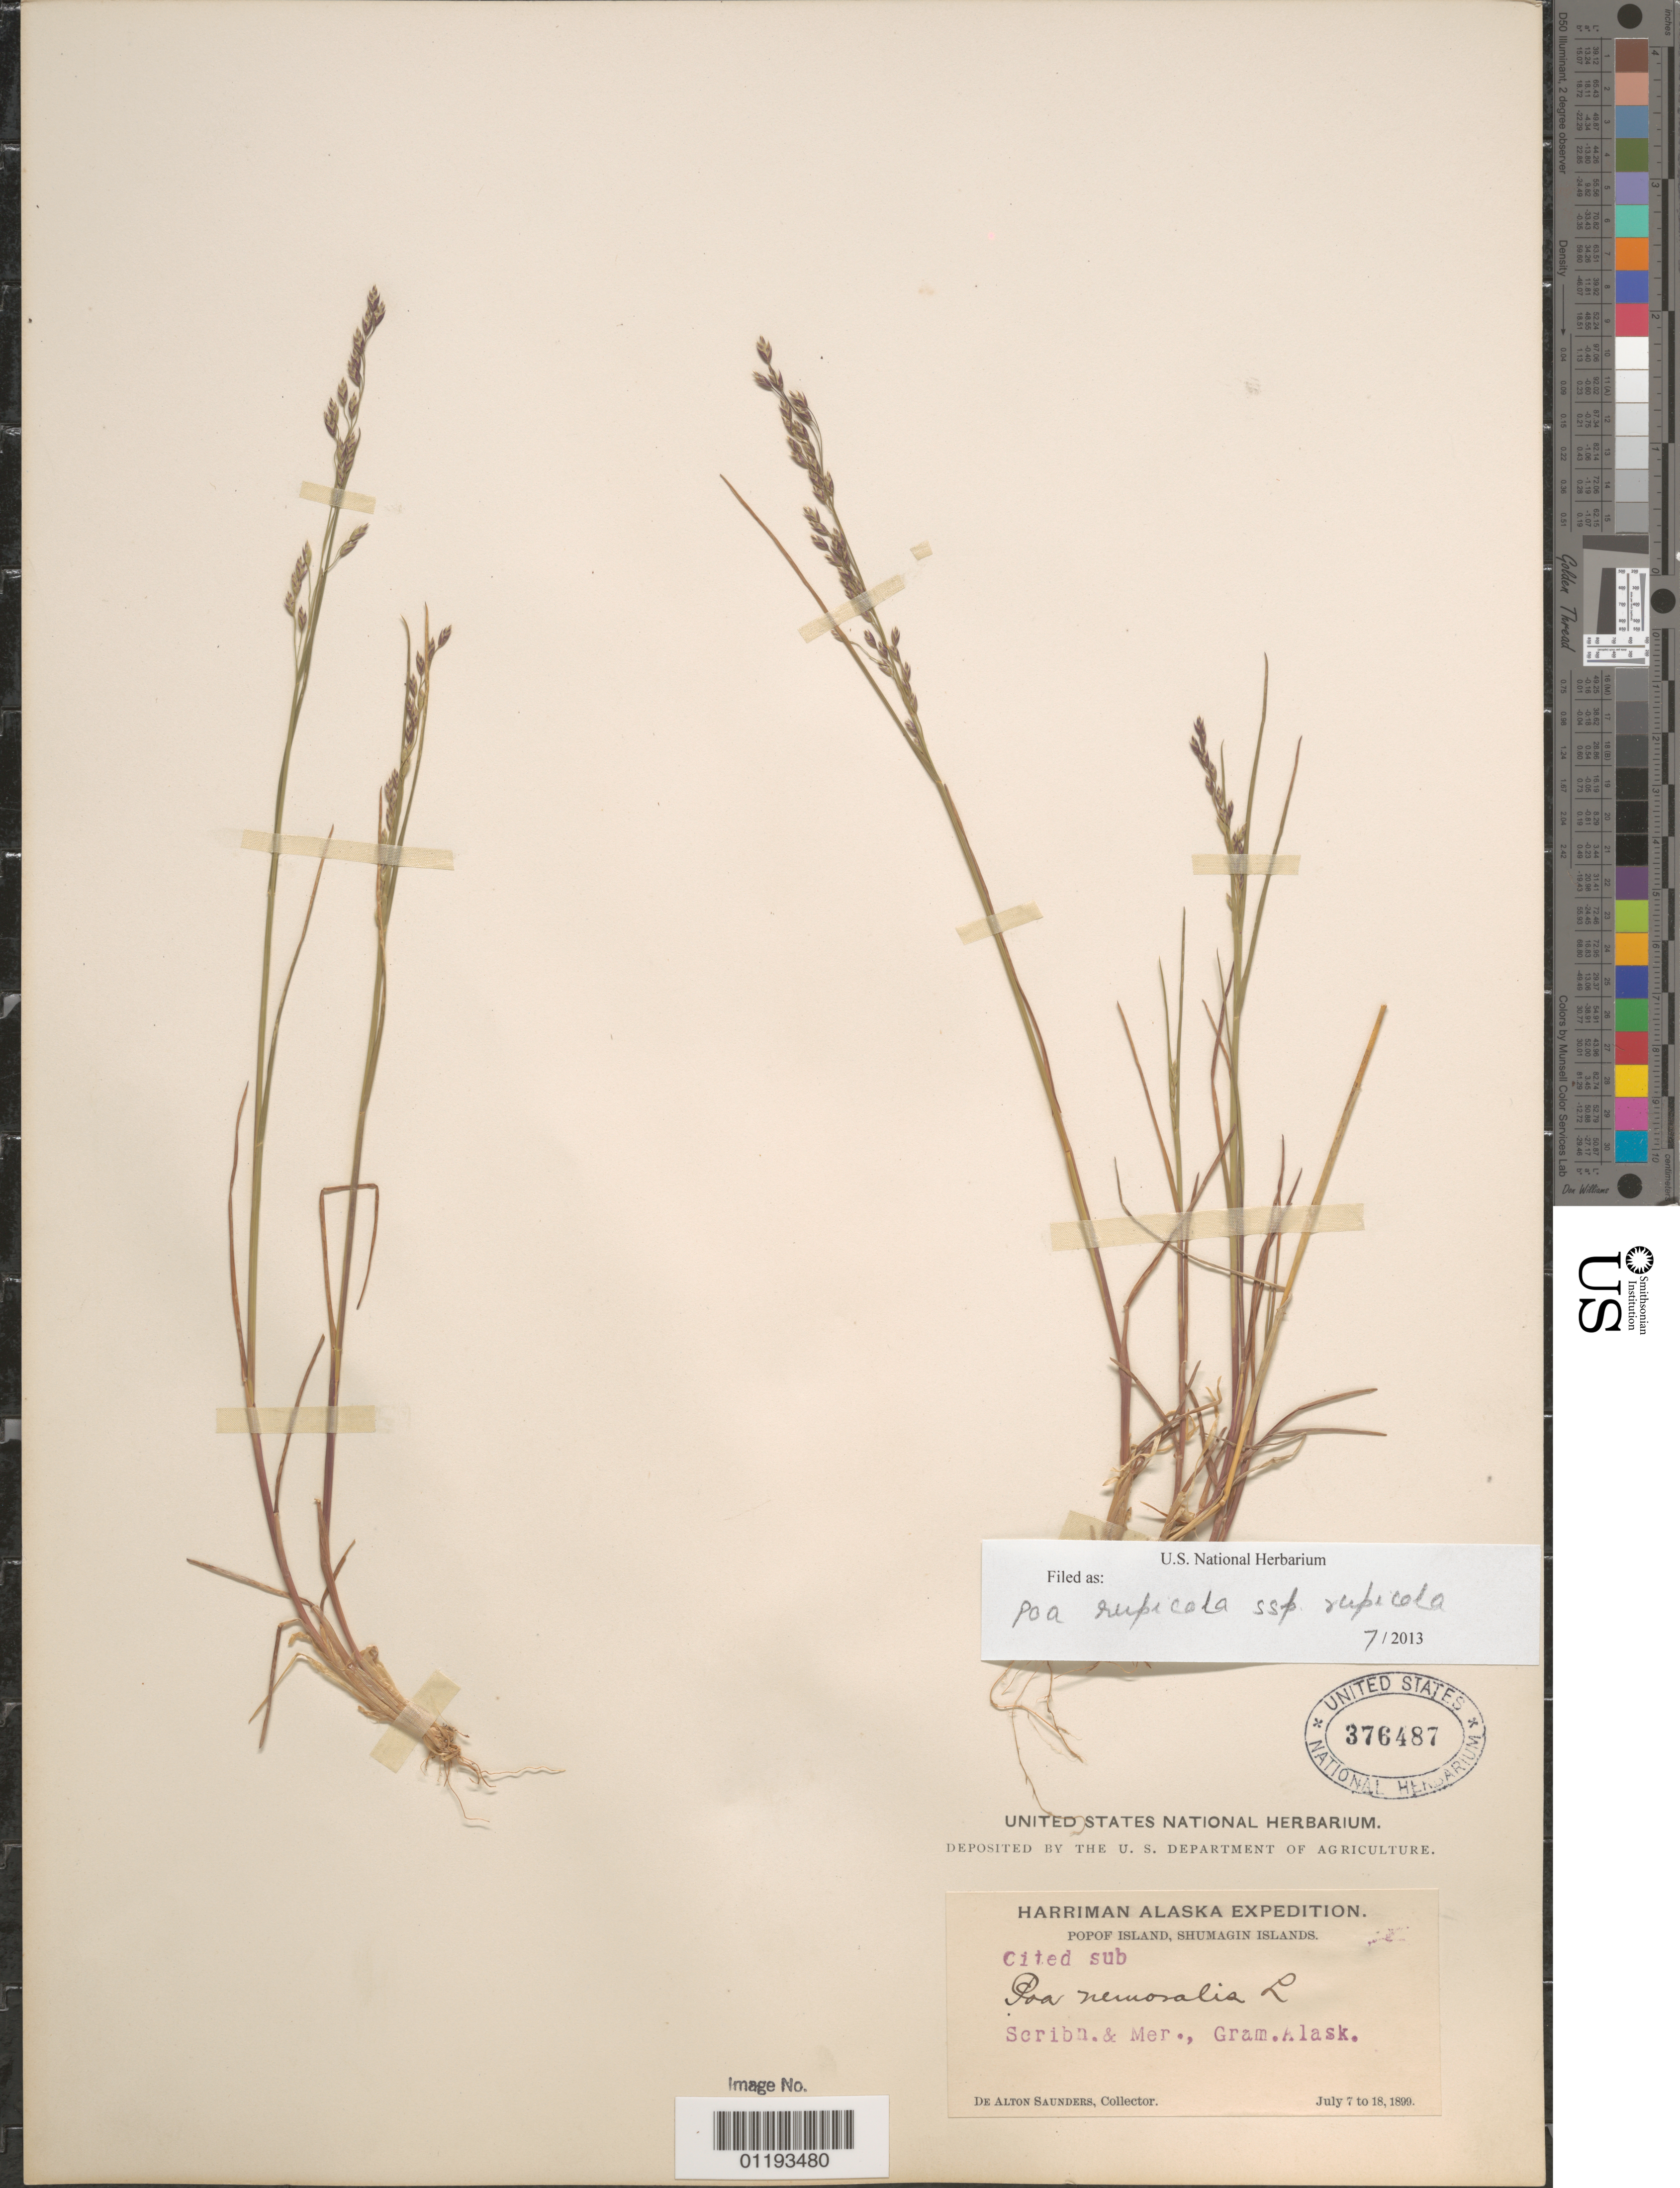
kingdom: Plantae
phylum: Tracheophyta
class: Liliopsida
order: Poales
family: Poaceae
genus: Poa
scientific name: Poa rupicola var rupicola ined. ?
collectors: D. A. Saunders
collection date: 1899-07-07/1899-07-18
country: United States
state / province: Alaska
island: Popof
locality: Popof Island, Shumagin Islands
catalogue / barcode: US 376487